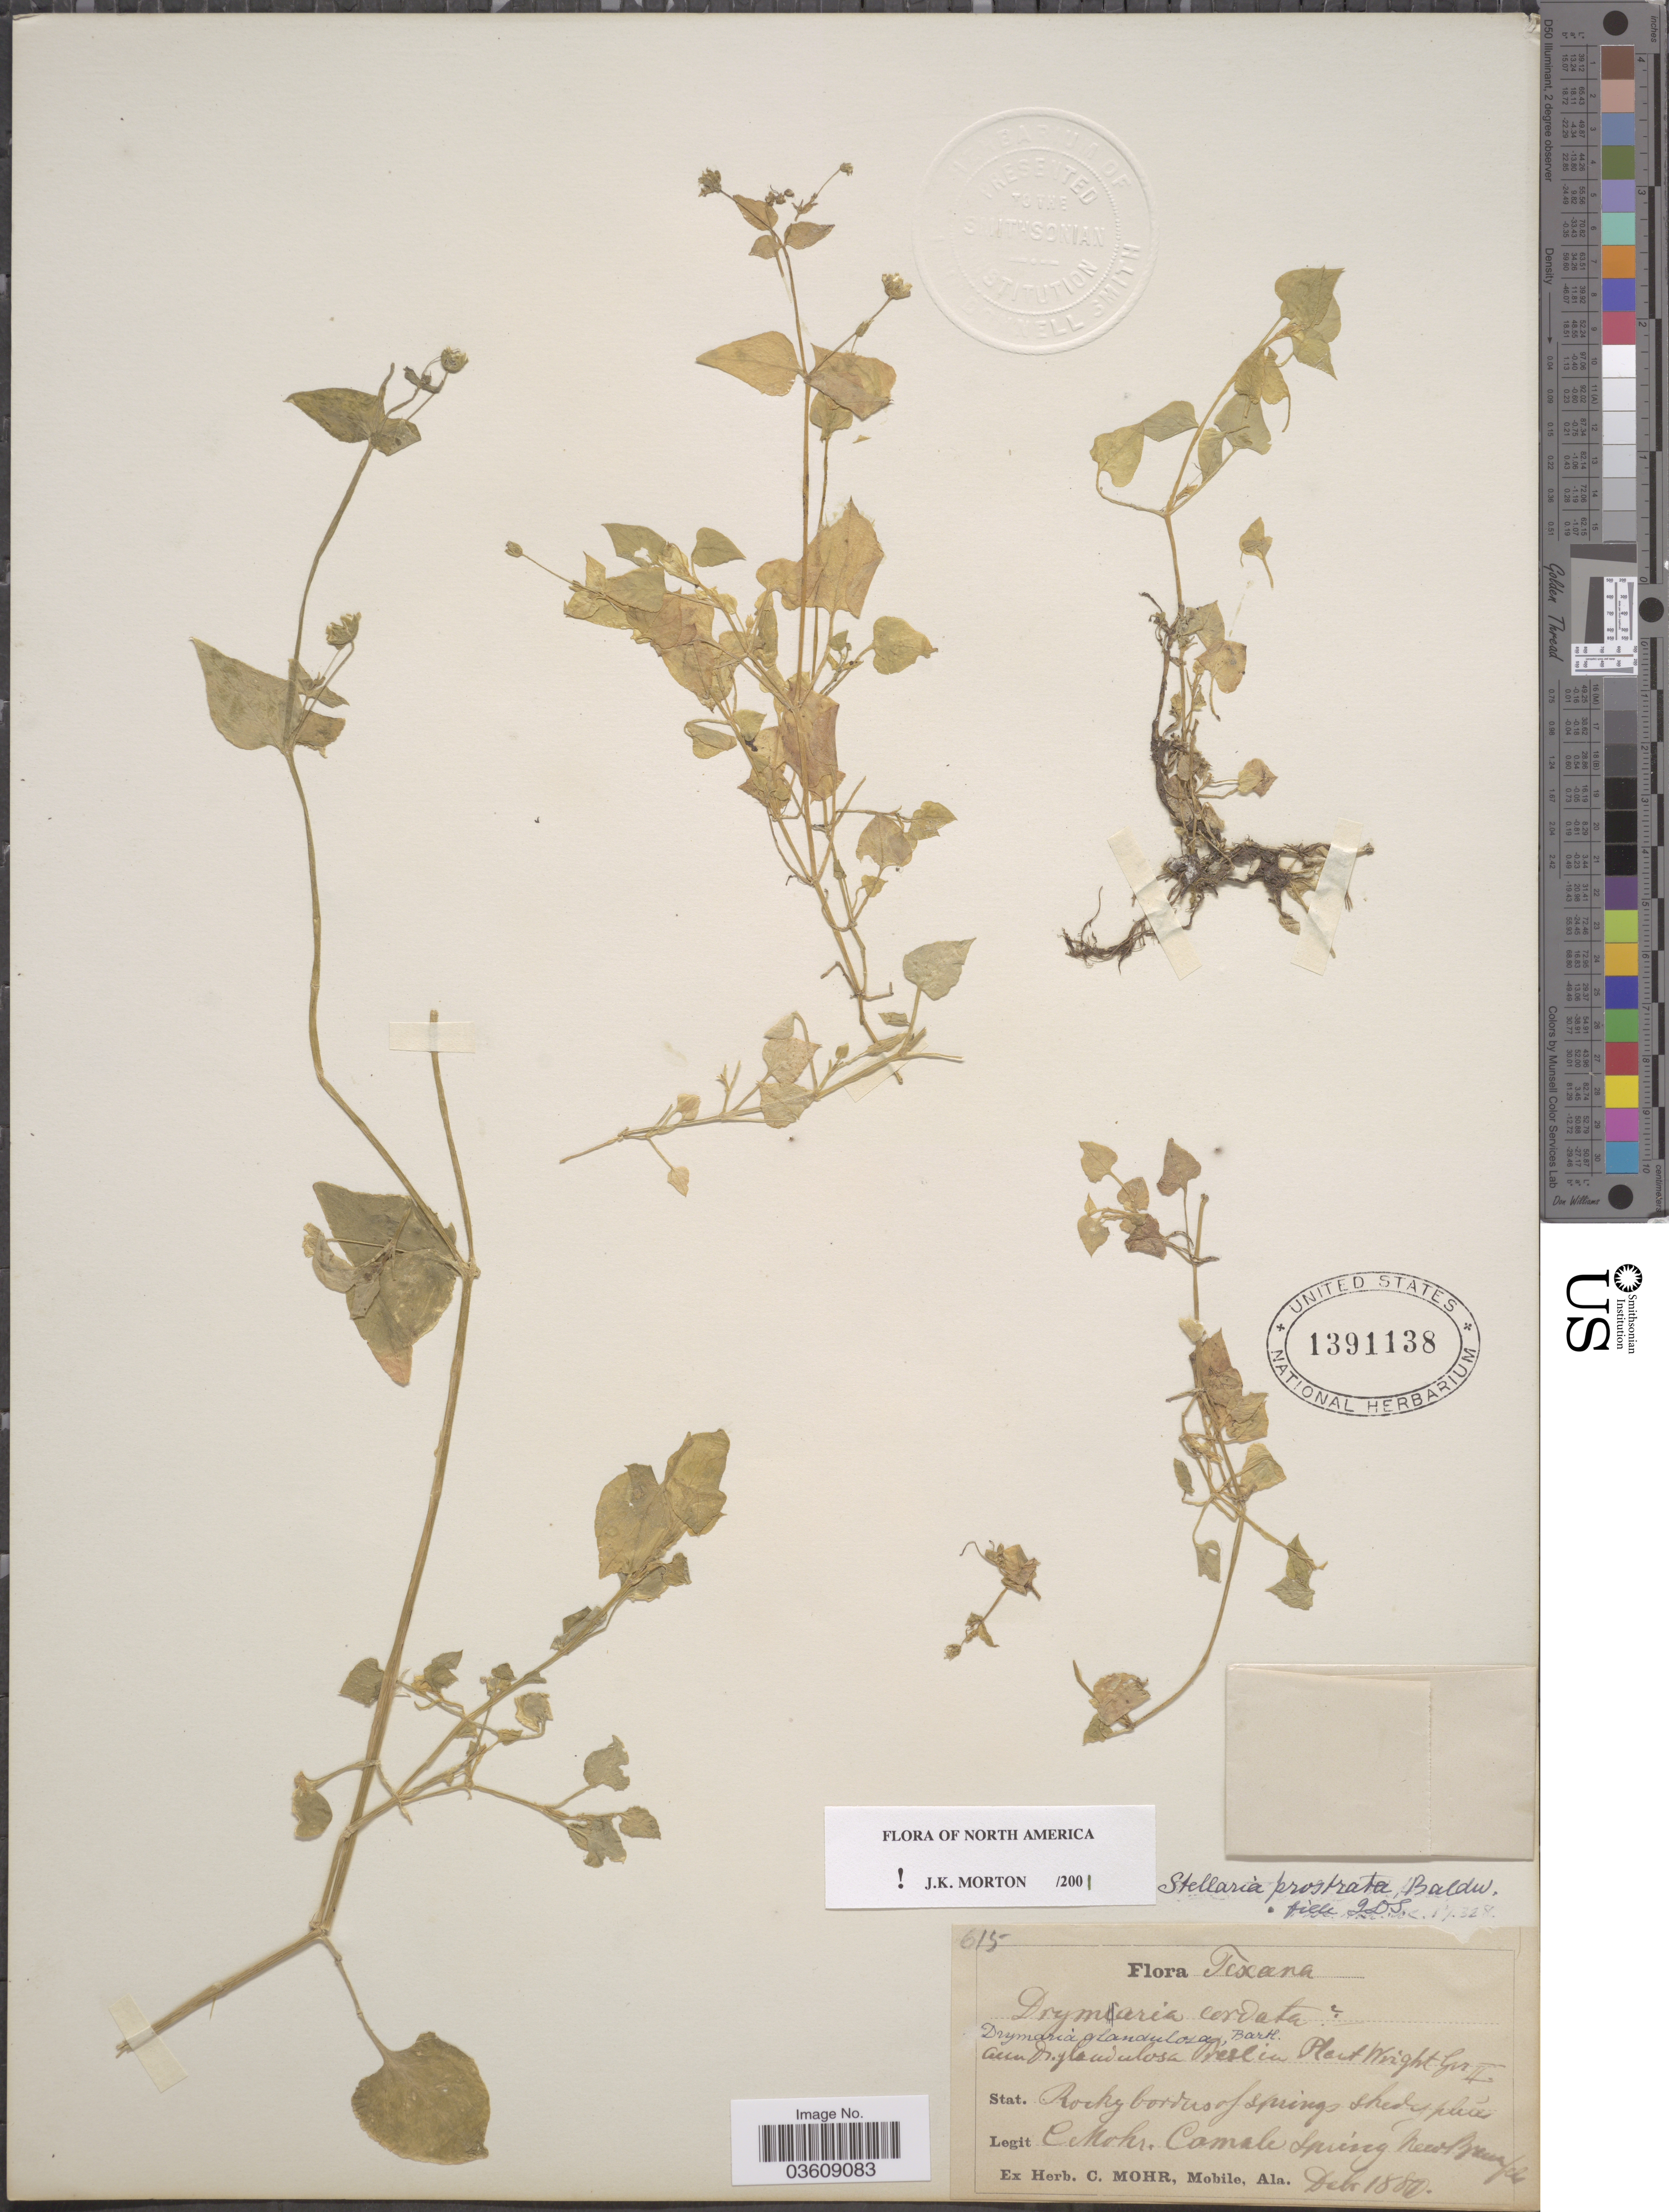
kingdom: Plantae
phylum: Tracheophyta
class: Magnoliopsida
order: Caryophyllales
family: Caryophyllaceae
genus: Stellaria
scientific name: Stellaria prostrata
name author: Baldwin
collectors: Mohr, C. T. (herbarium)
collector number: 615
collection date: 1880-12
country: United States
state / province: Texas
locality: Comale Spring New Braunfels.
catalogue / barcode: US 1391138